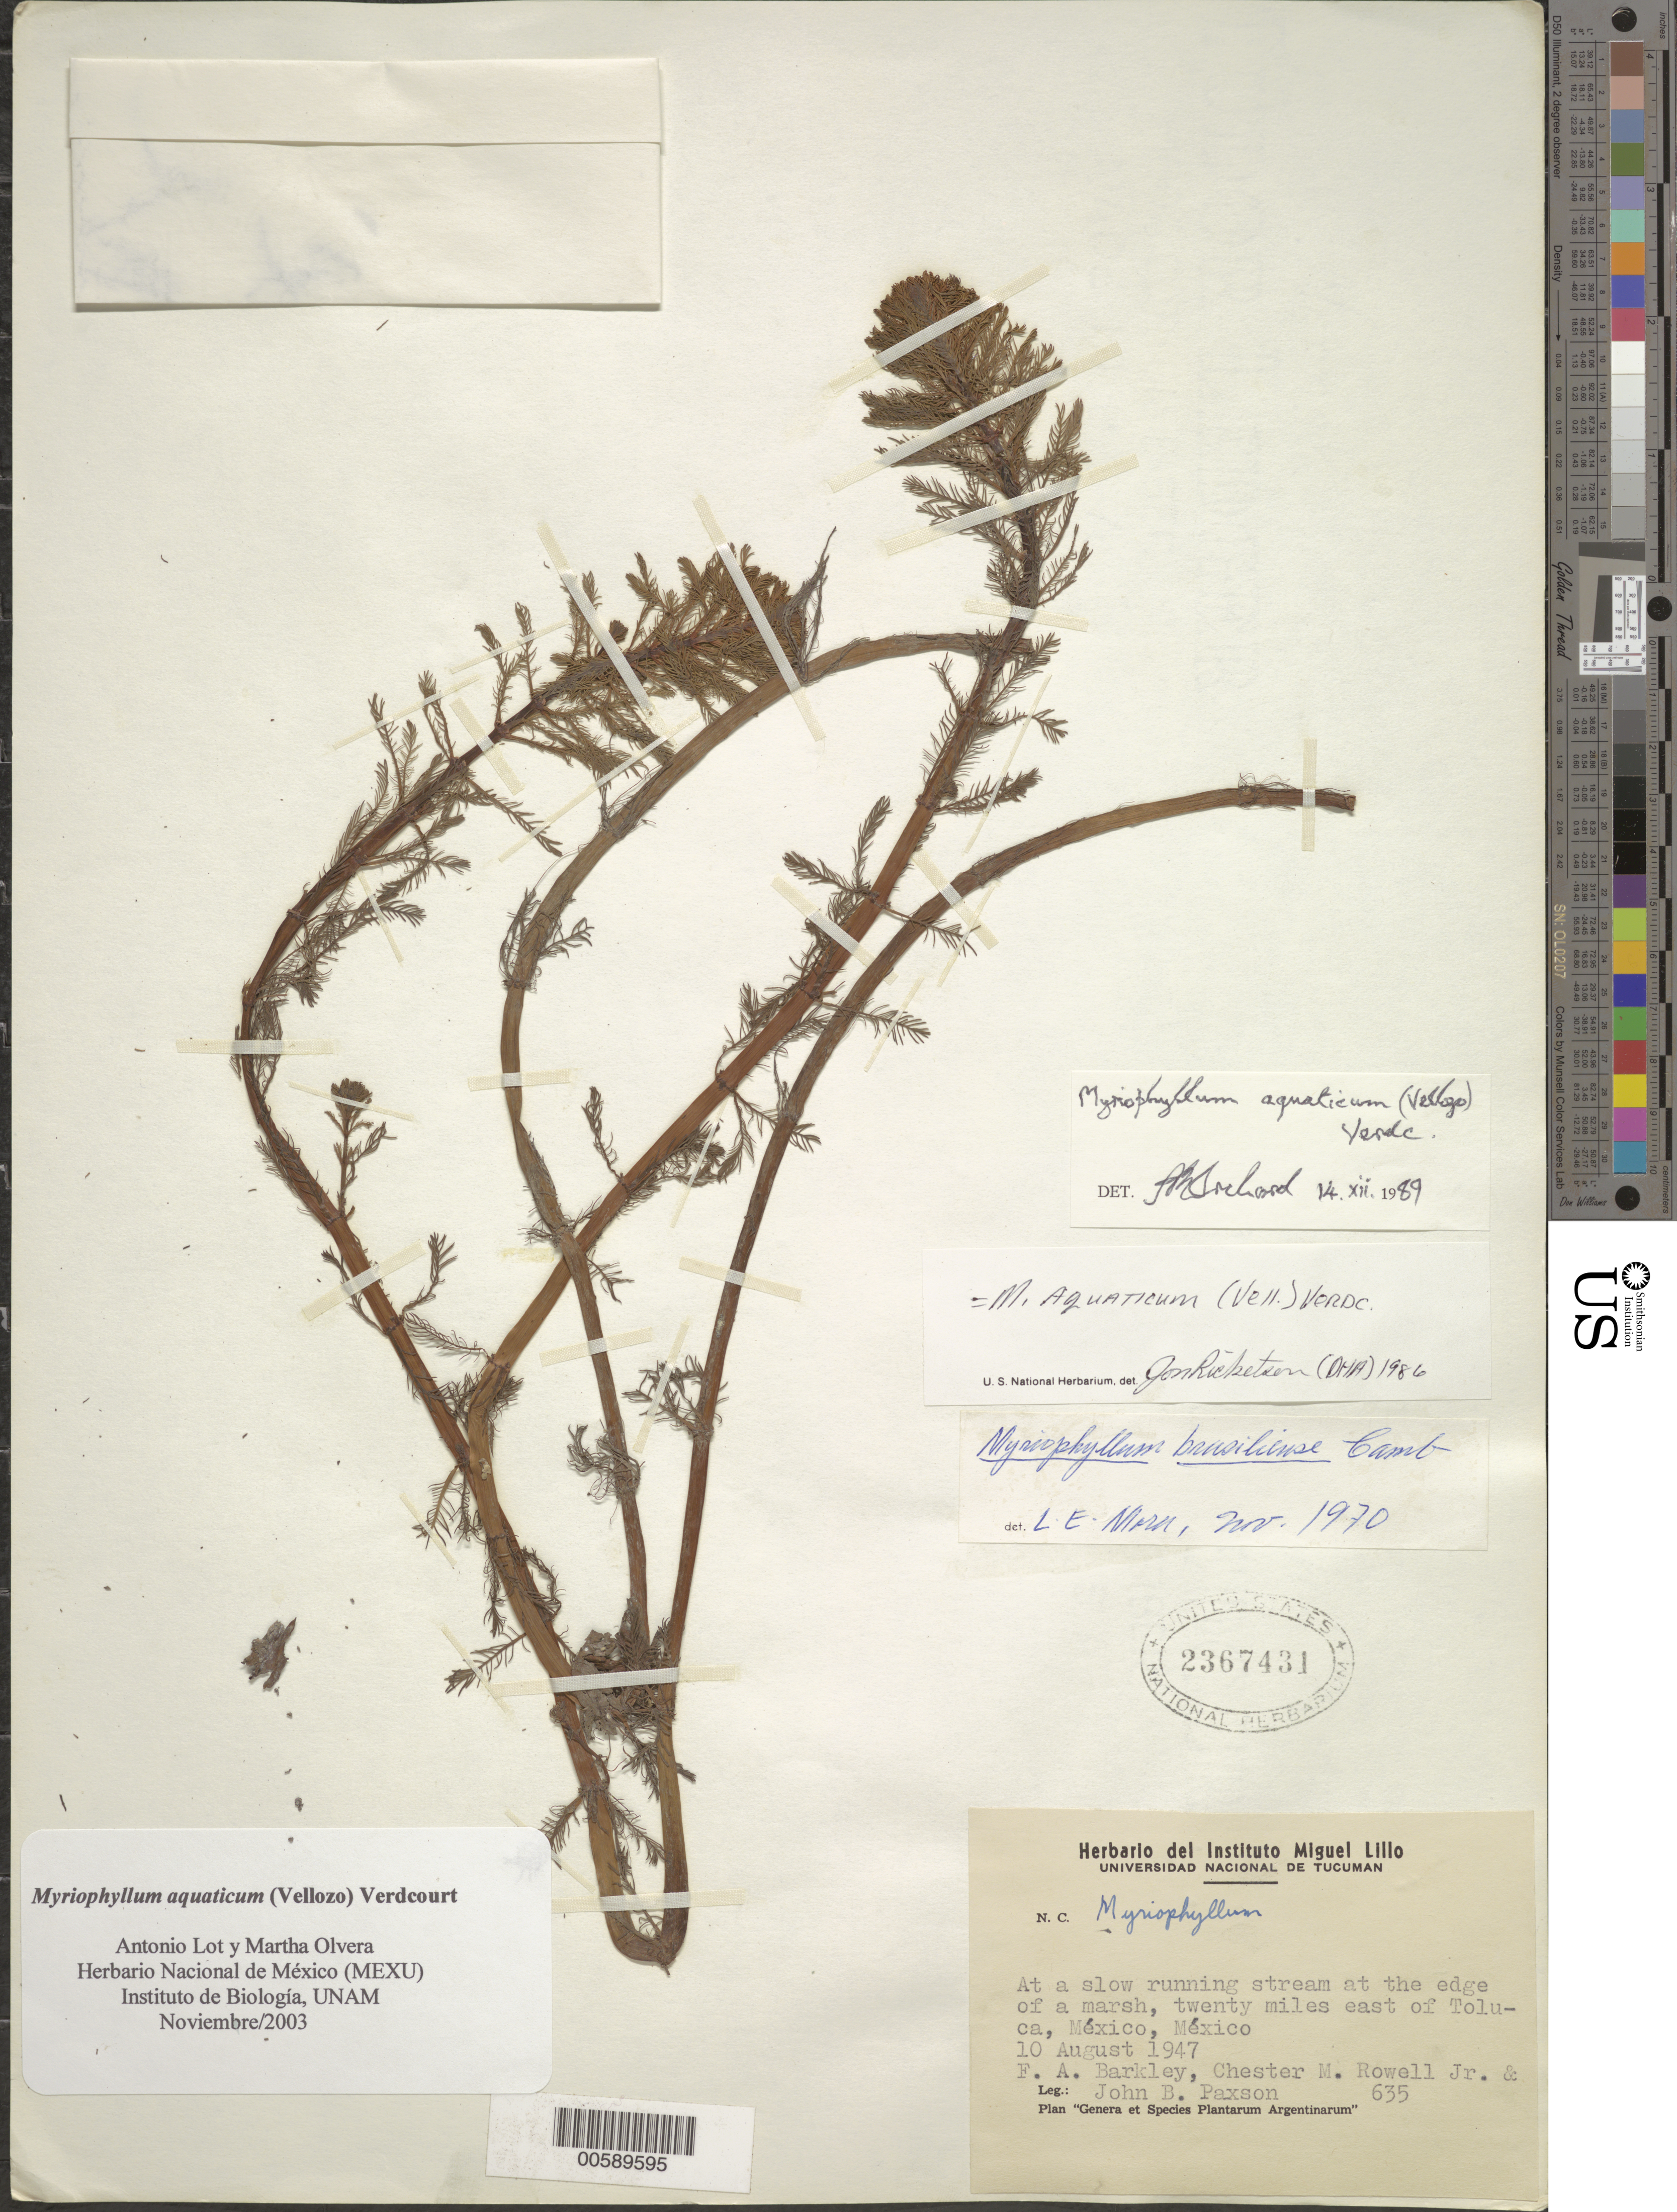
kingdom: Plantae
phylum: Tracheophyta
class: Magnoliopsida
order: Saxifragales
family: Haloragaceae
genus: Myriophyllum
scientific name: Myriophyllum aquaticum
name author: (Vell.) Verdc.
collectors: F. A. Barkley, J. Paxon & C. M. Rowell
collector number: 635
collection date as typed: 10 Aug 1947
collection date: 1947-08-10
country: Mexico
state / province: México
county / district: Toluca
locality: Toluca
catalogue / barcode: US 2367431